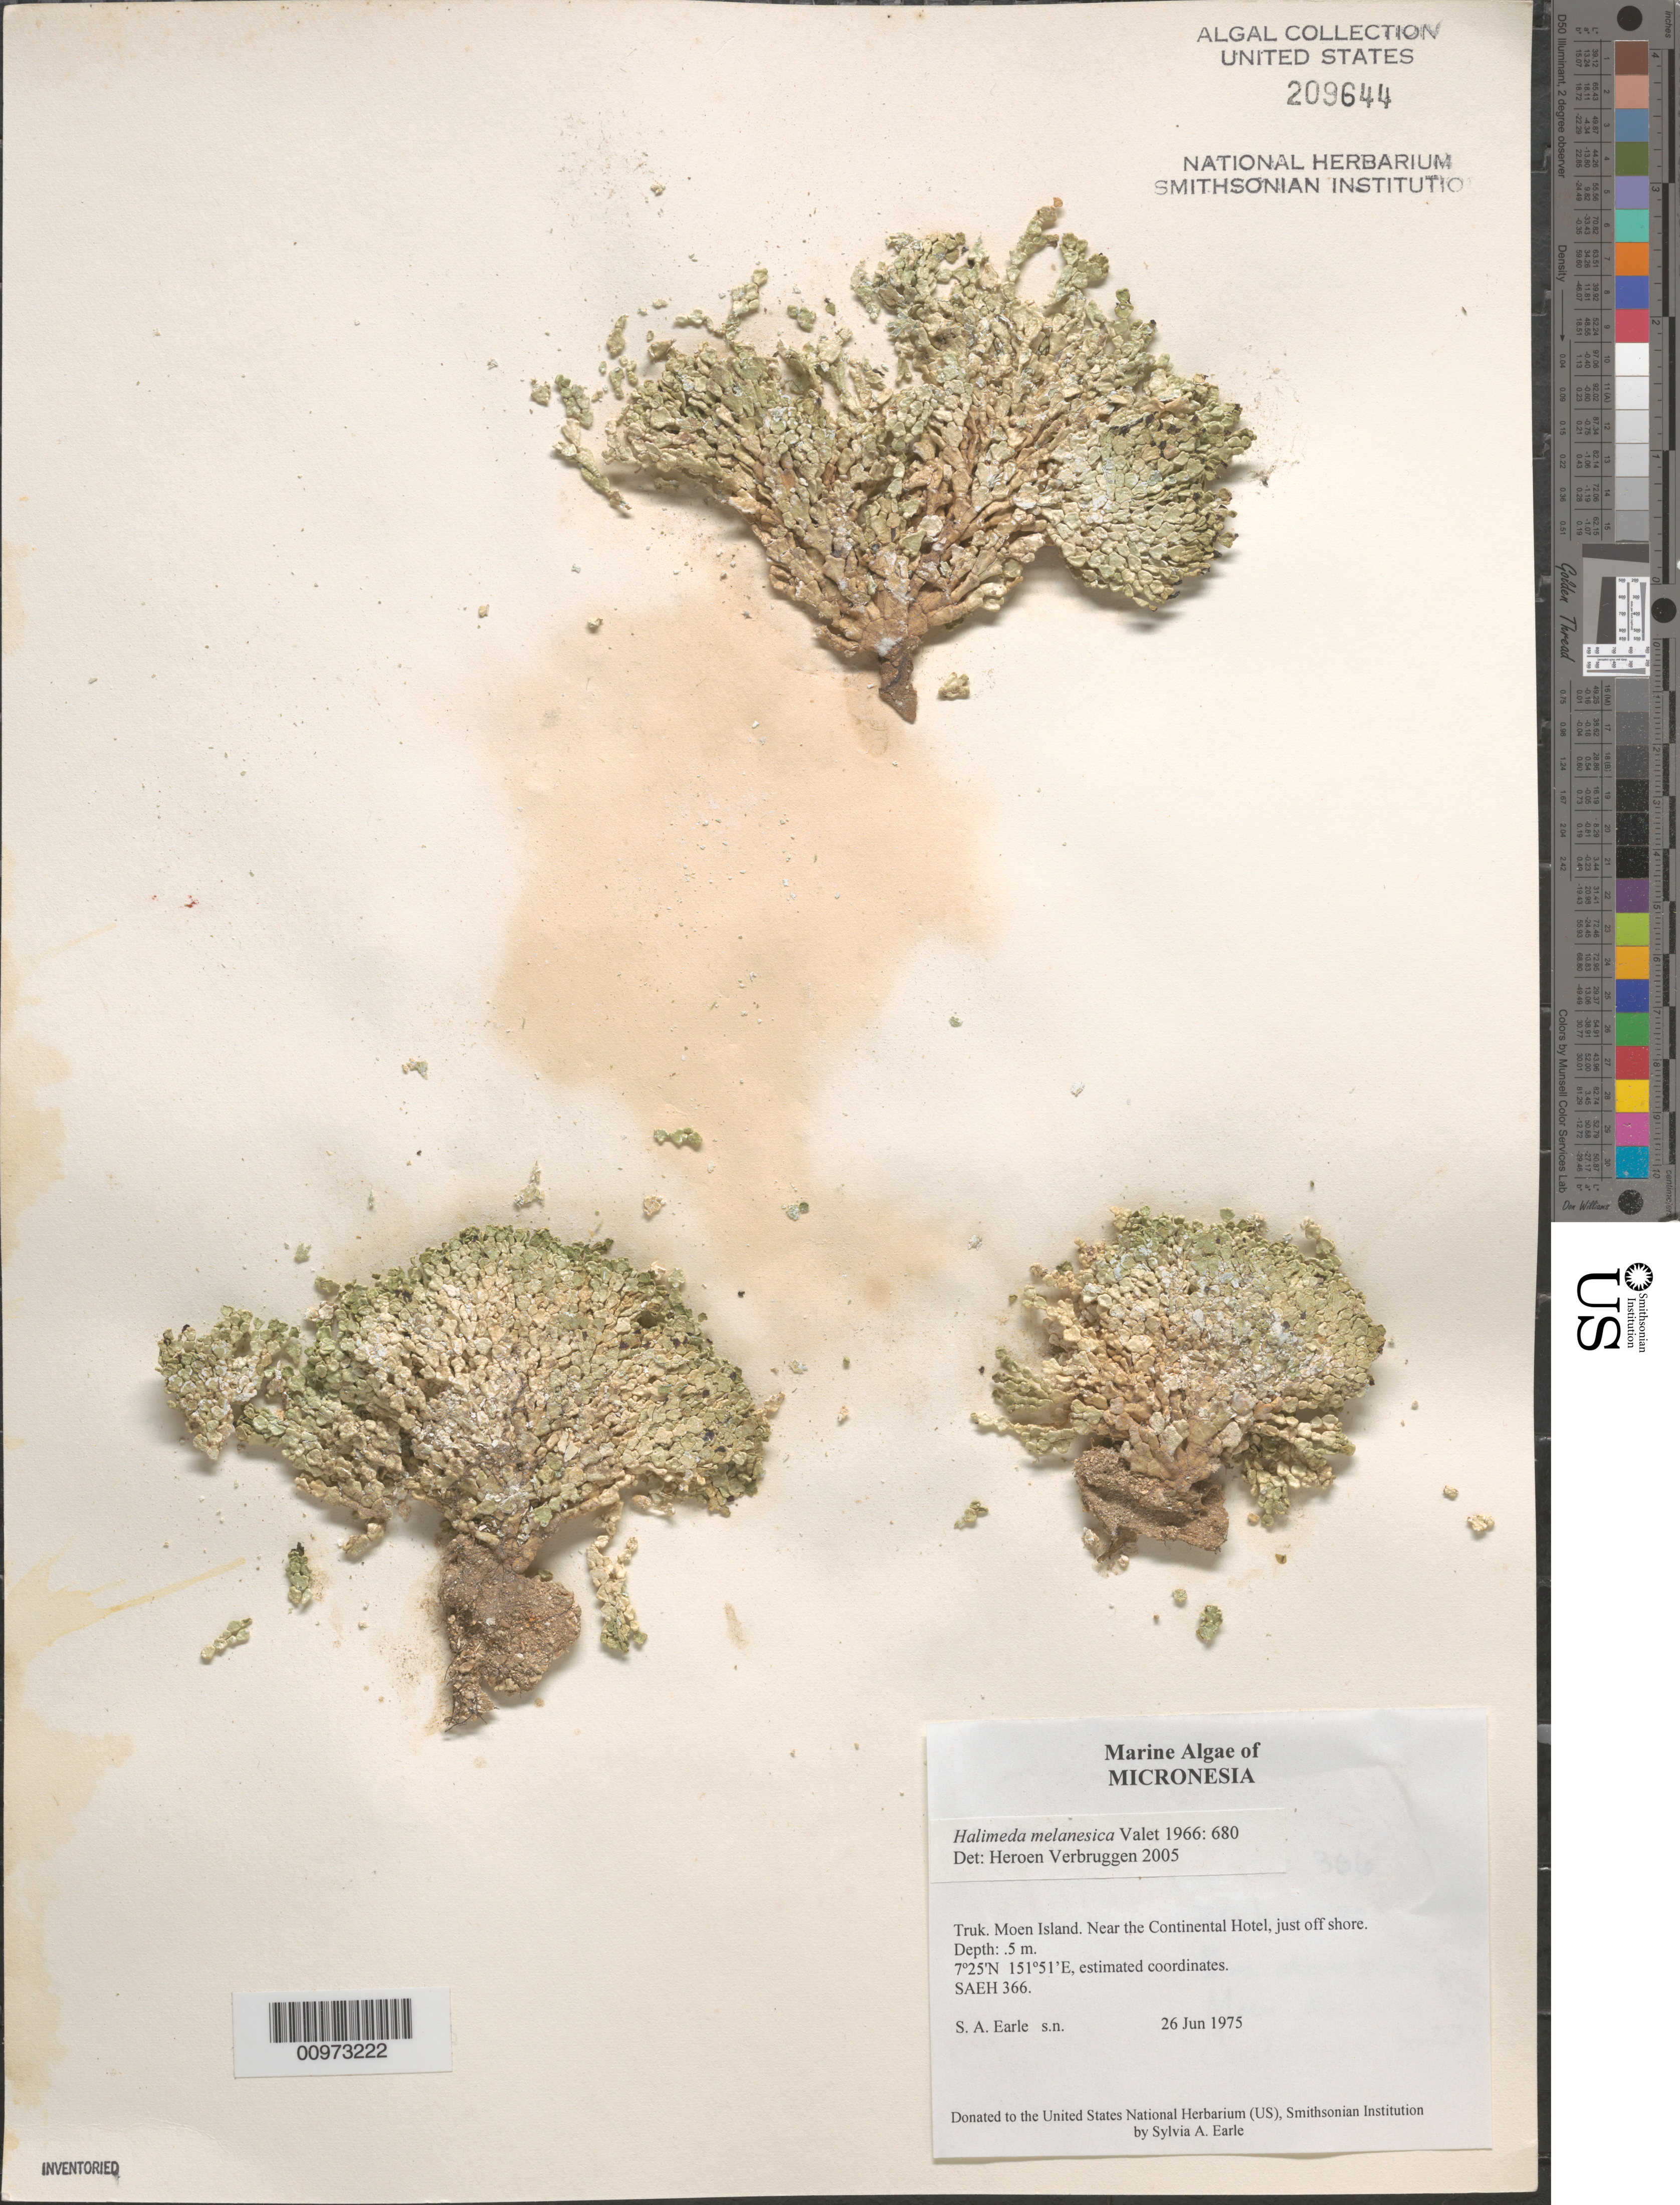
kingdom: Plantae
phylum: Chlorophyta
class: Ulvophyceae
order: Bryopsidales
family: Halimedaceae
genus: Halimeda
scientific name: Halimeda melanesica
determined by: Verbruggen, H.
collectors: S. A. Earle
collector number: SAEH 366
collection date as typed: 26 Jun 1975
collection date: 1975-06-26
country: Micronesia, Federated States of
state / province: Truk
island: Moen [Wono]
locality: Just off shore from Continental Hotel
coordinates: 7 25'N, 151 51'E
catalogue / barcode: US 209644